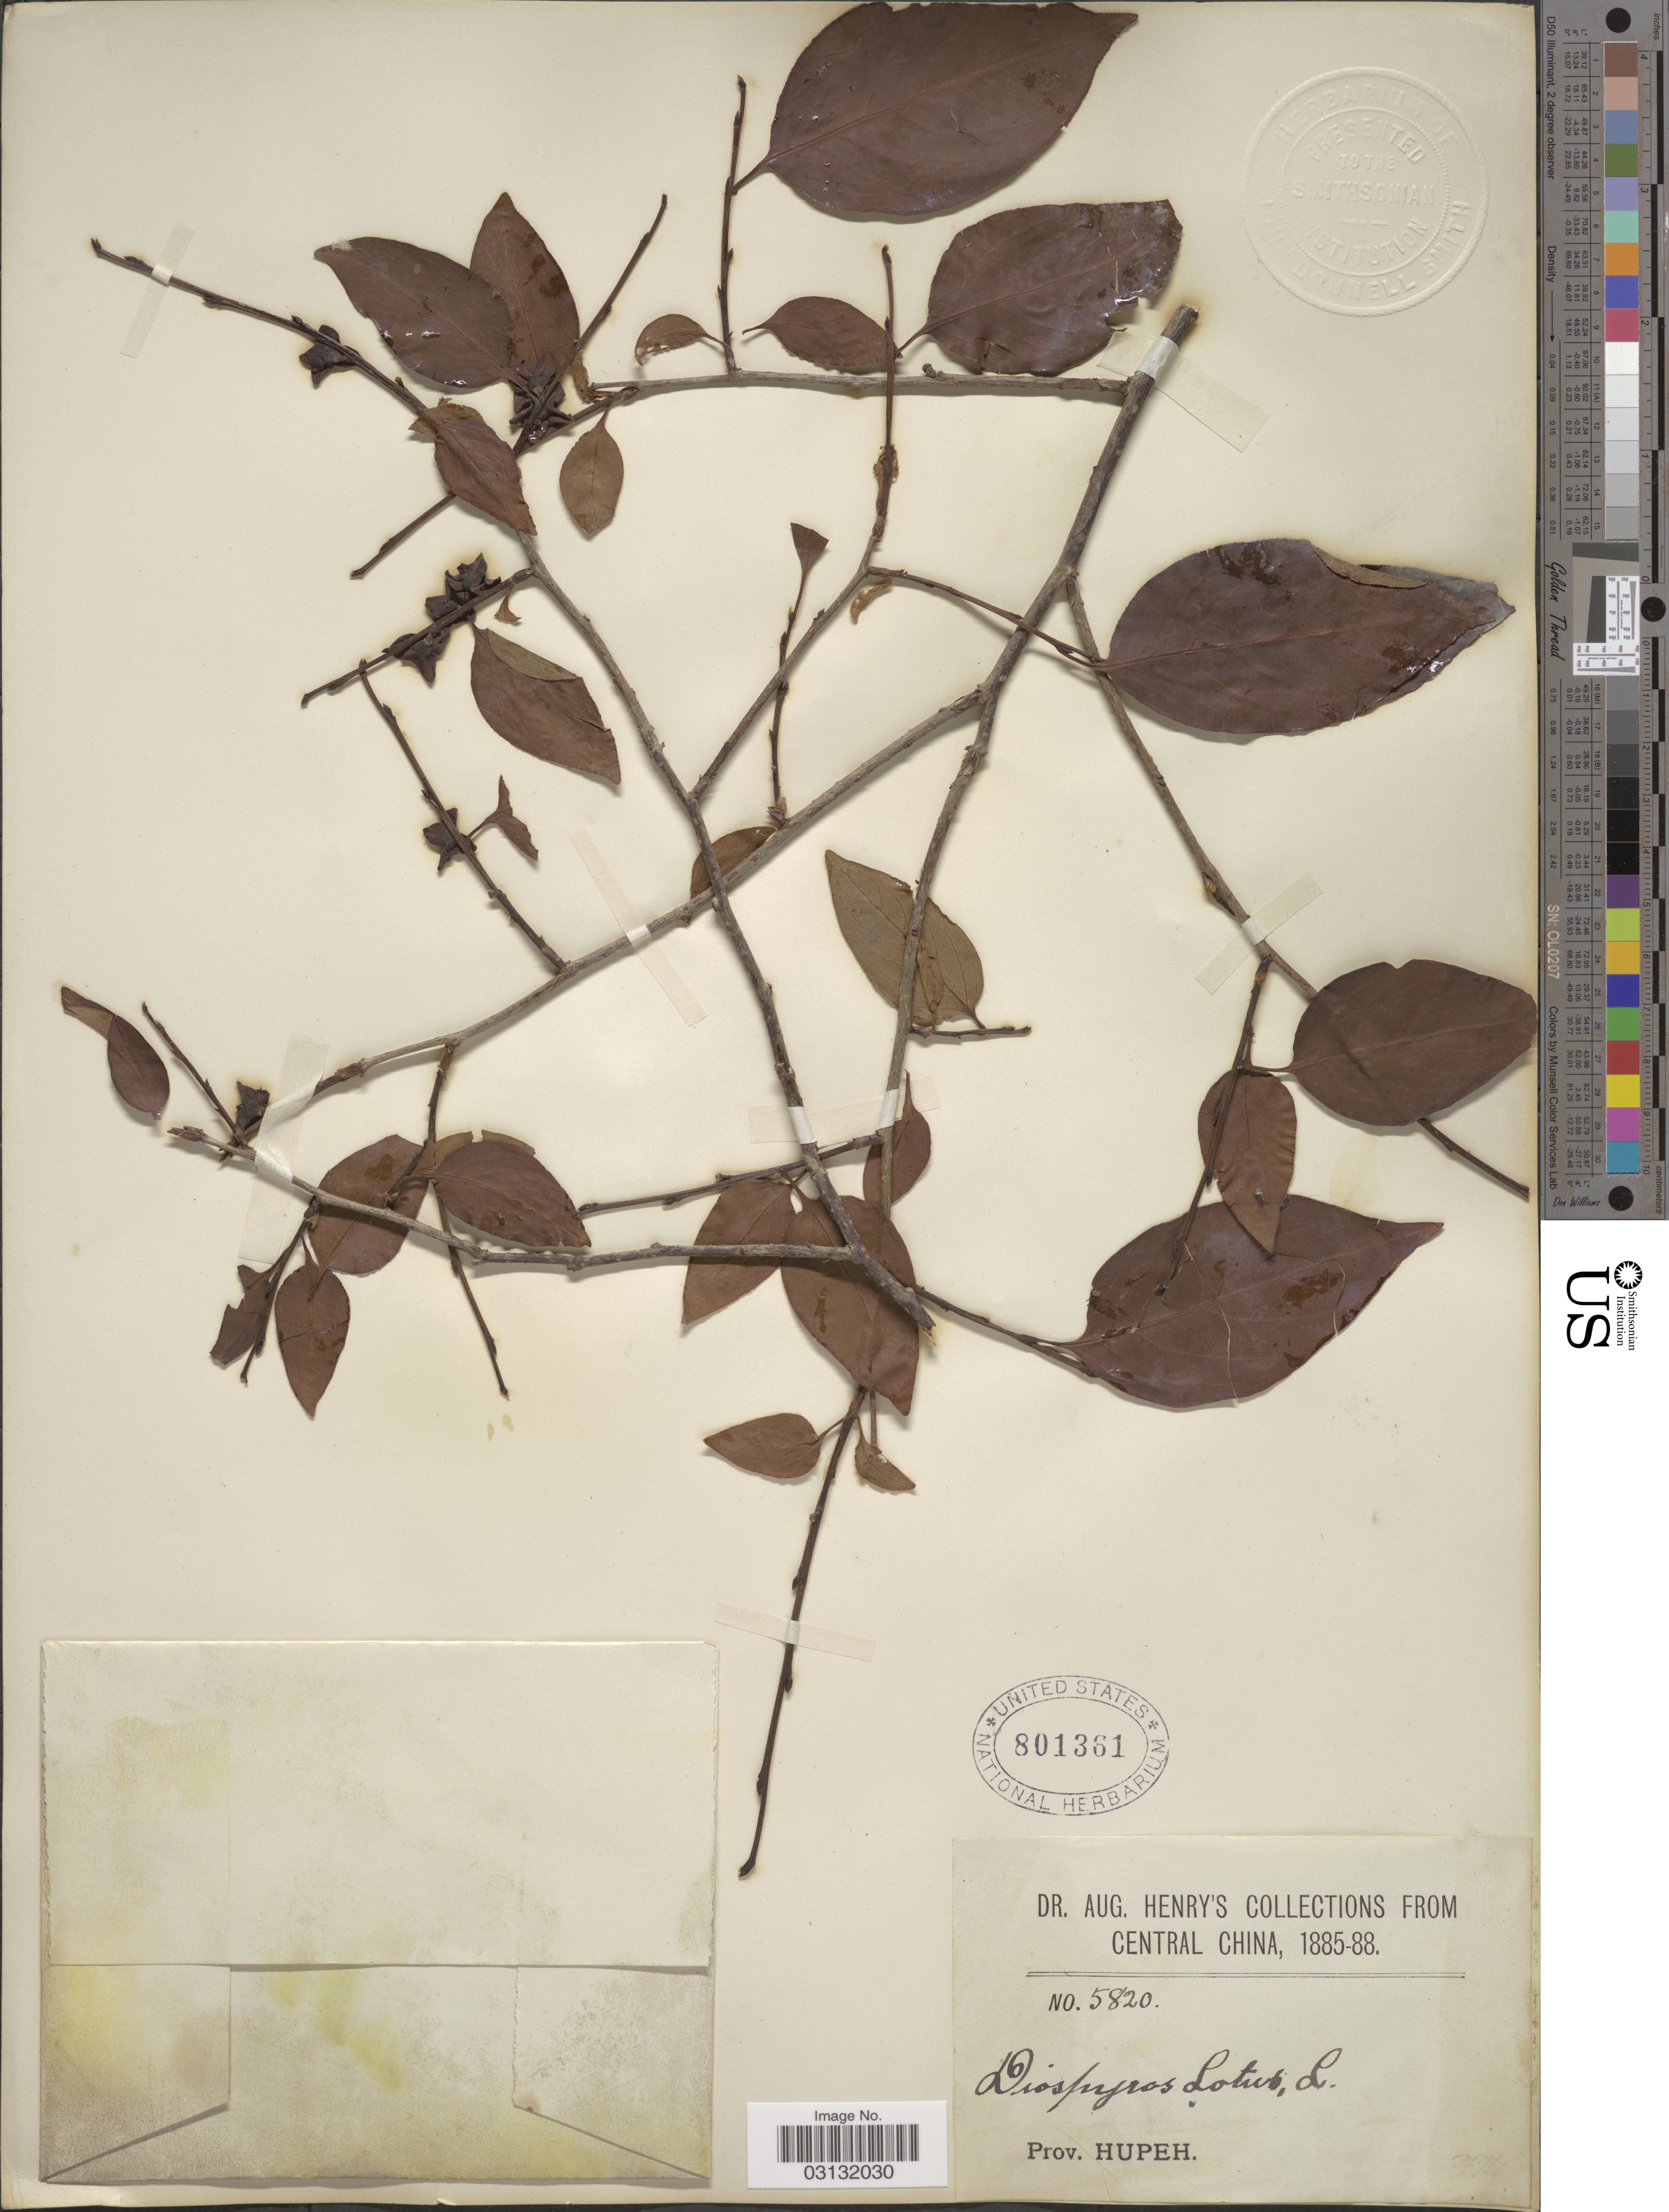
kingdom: Plantae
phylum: Tracheophyta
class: Magnoliopsida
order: Ericales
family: Ebenaceae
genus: Diospyros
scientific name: Diospyros lotus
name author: L.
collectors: A. Henry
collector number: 5820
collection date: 1885/1888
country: China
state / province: Hubei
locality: Central China, Prov. Hupeh.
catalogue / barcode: US 801361